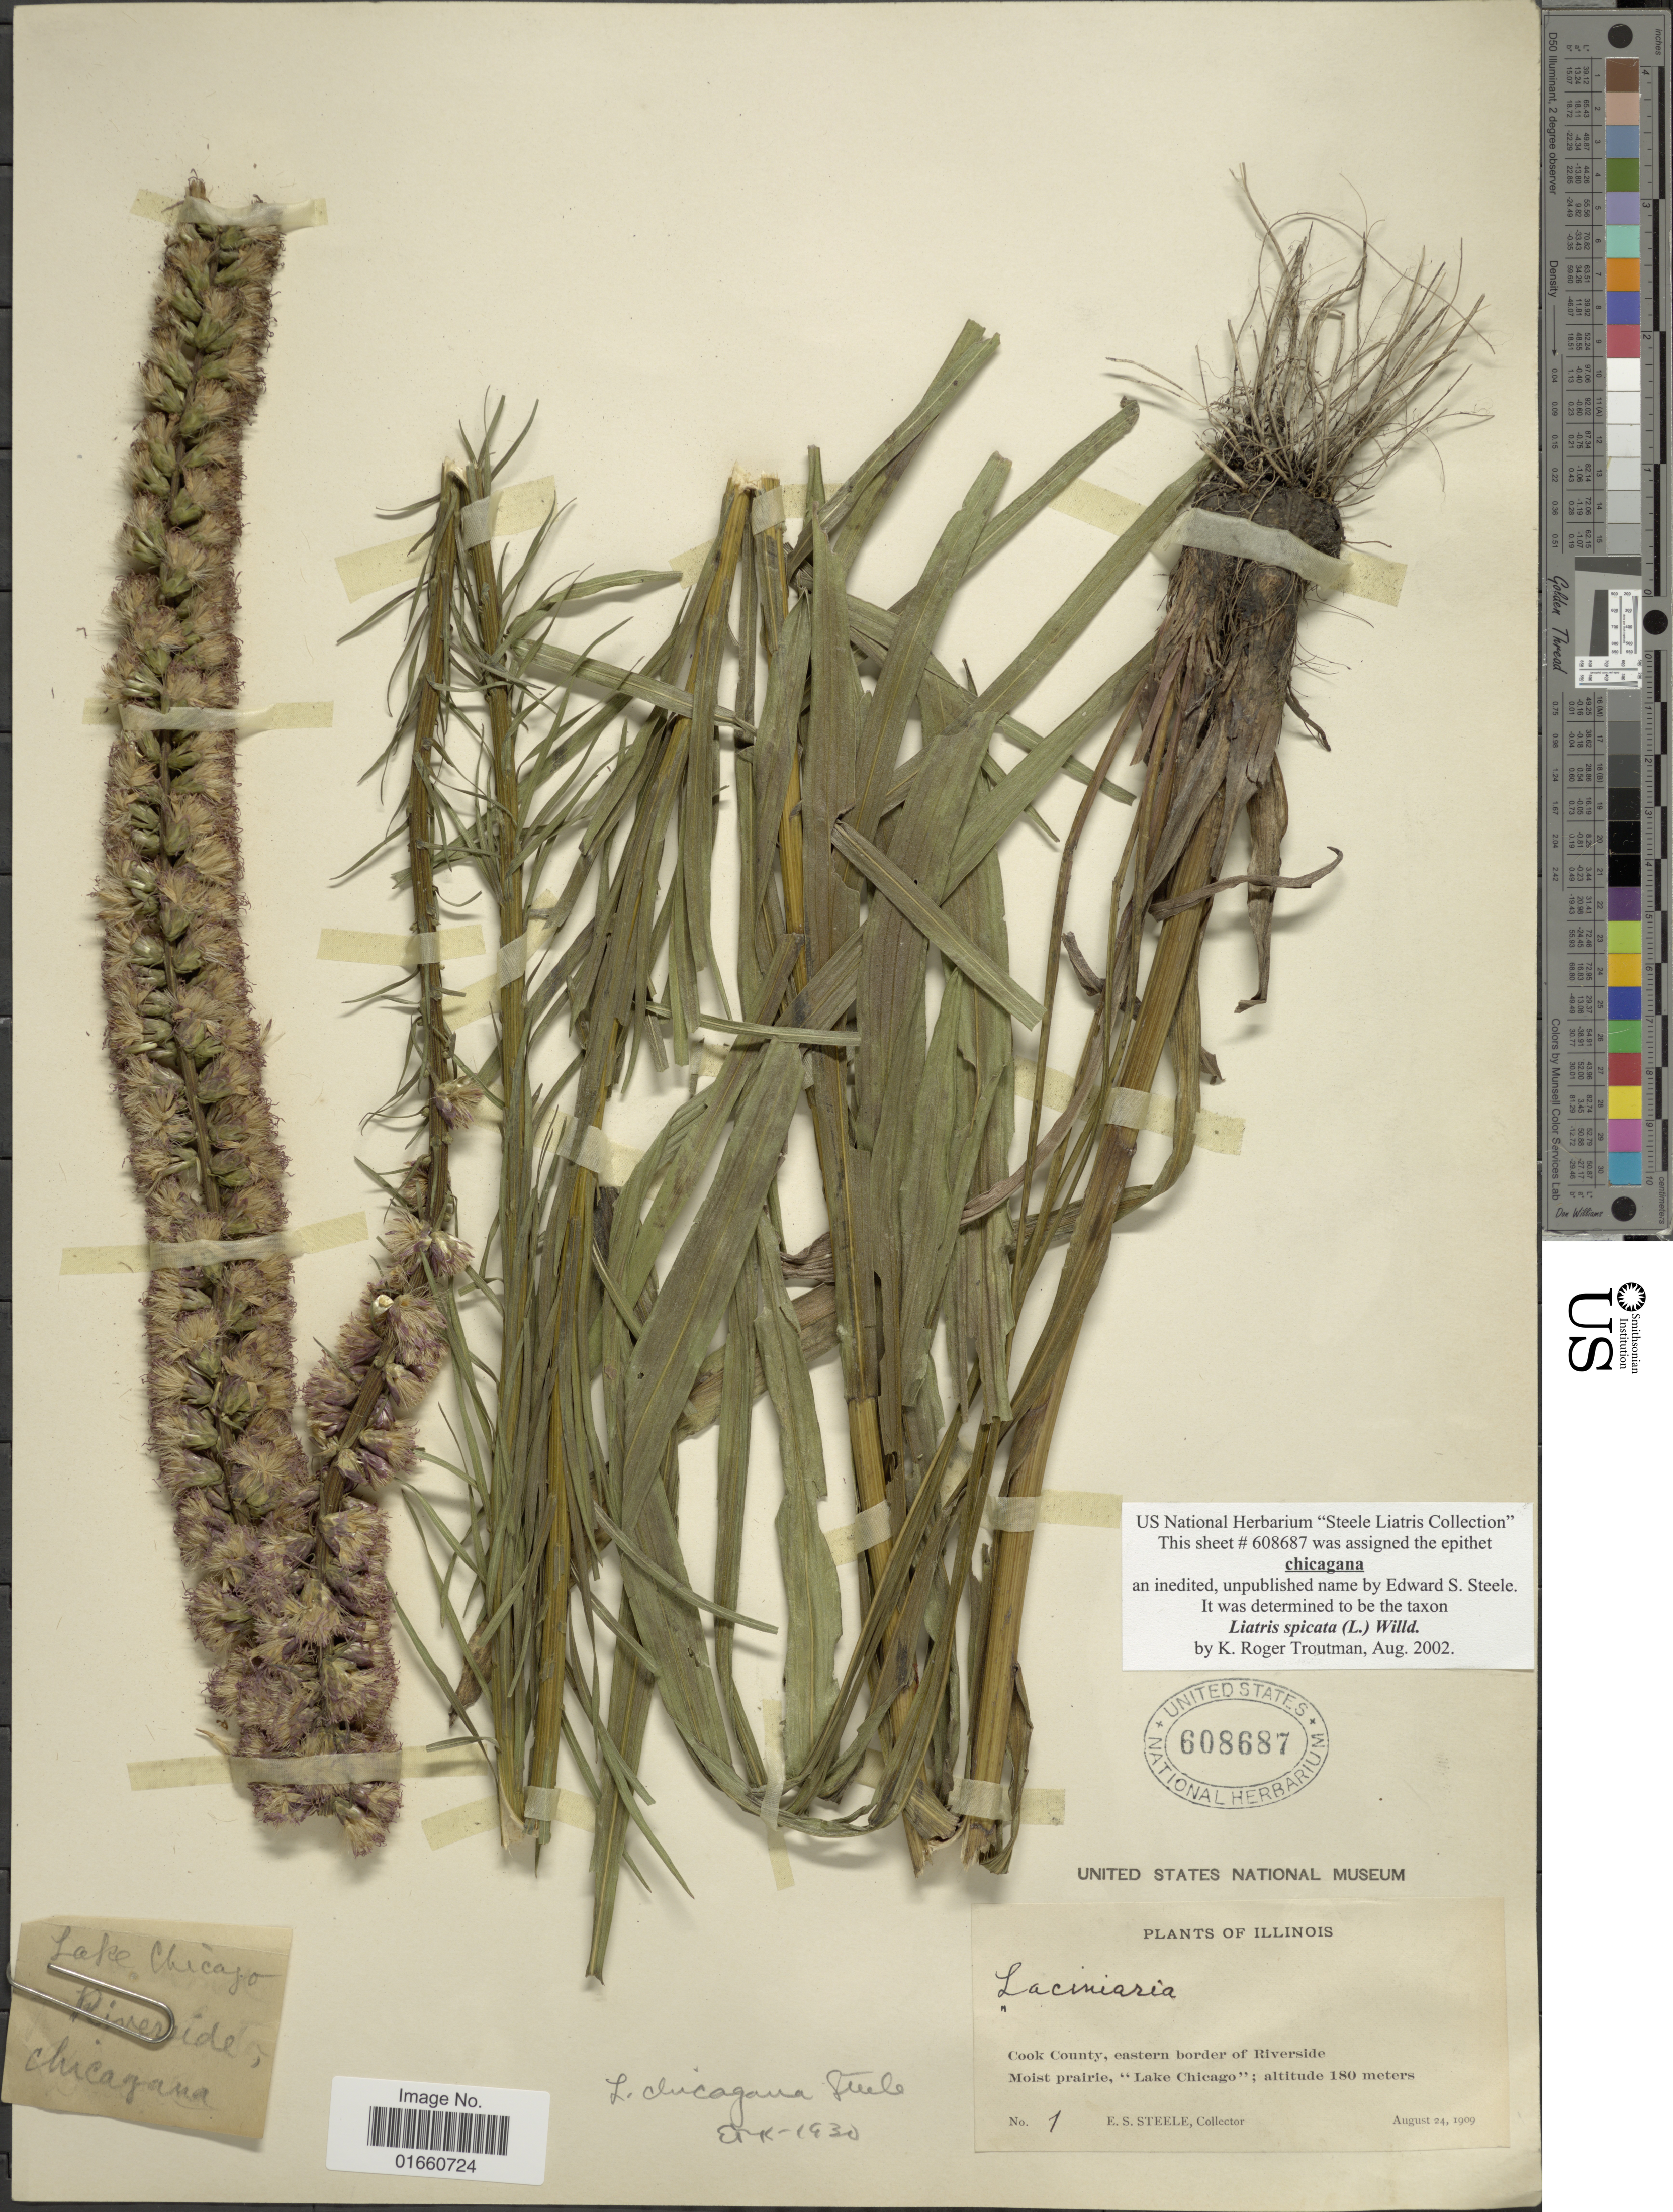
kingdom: Plantae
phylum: Tracheophyta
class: Magnoliopsida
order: Asterales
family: Asteraceae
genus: Liatris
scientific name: Liatris spicata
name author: (L.) Willd.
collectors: E. Steele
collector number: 1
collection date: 1909-08-24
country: United States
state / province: Illinois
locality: Cook County, eastrern border of Riverside Moist prairie, "Lake Chicago"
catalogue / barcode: US 608687